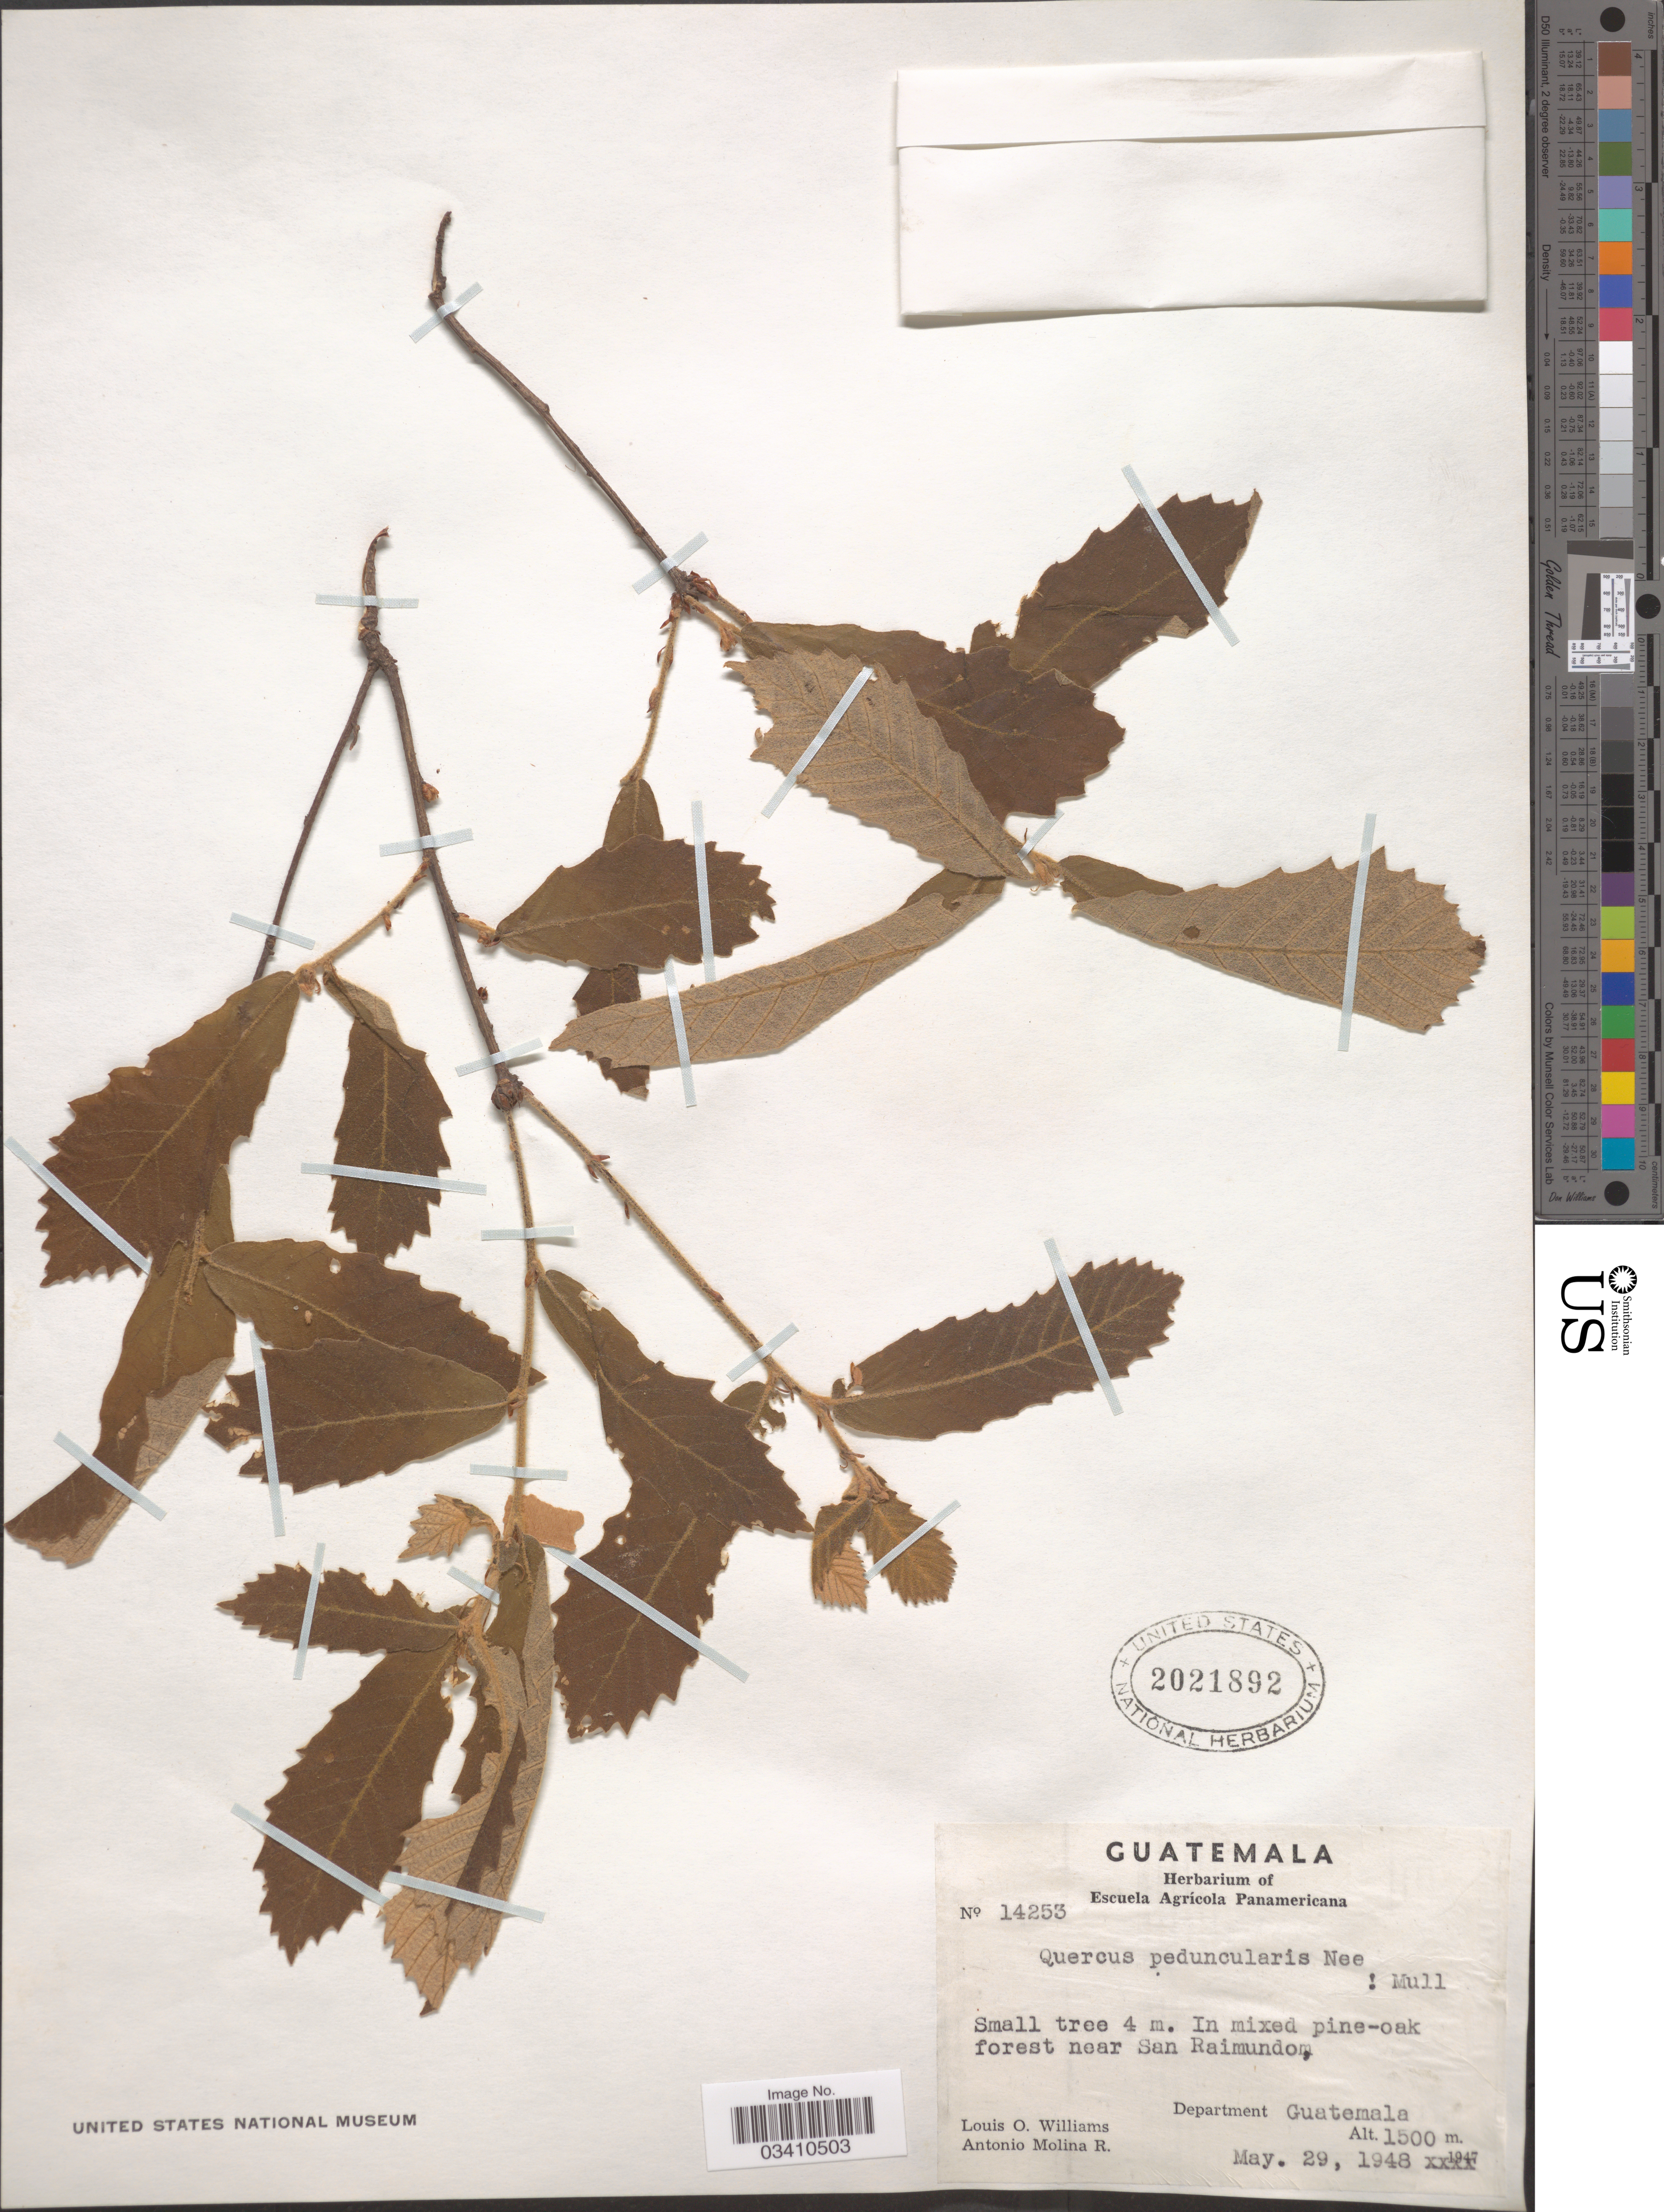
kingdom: Plantae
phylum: Tracheophyta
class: Magnoliopsida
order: Fagales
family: Fagaceae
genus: Quercus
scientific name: Quercus peduncularis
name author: Née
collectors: L. O. Williams & A. Molina R.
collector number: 14253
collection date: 1948-05-29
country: Guatemala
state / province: Guatemala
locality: Near San Raimundo, Department Guatemala.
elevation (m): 1500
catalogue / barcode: US 2021892